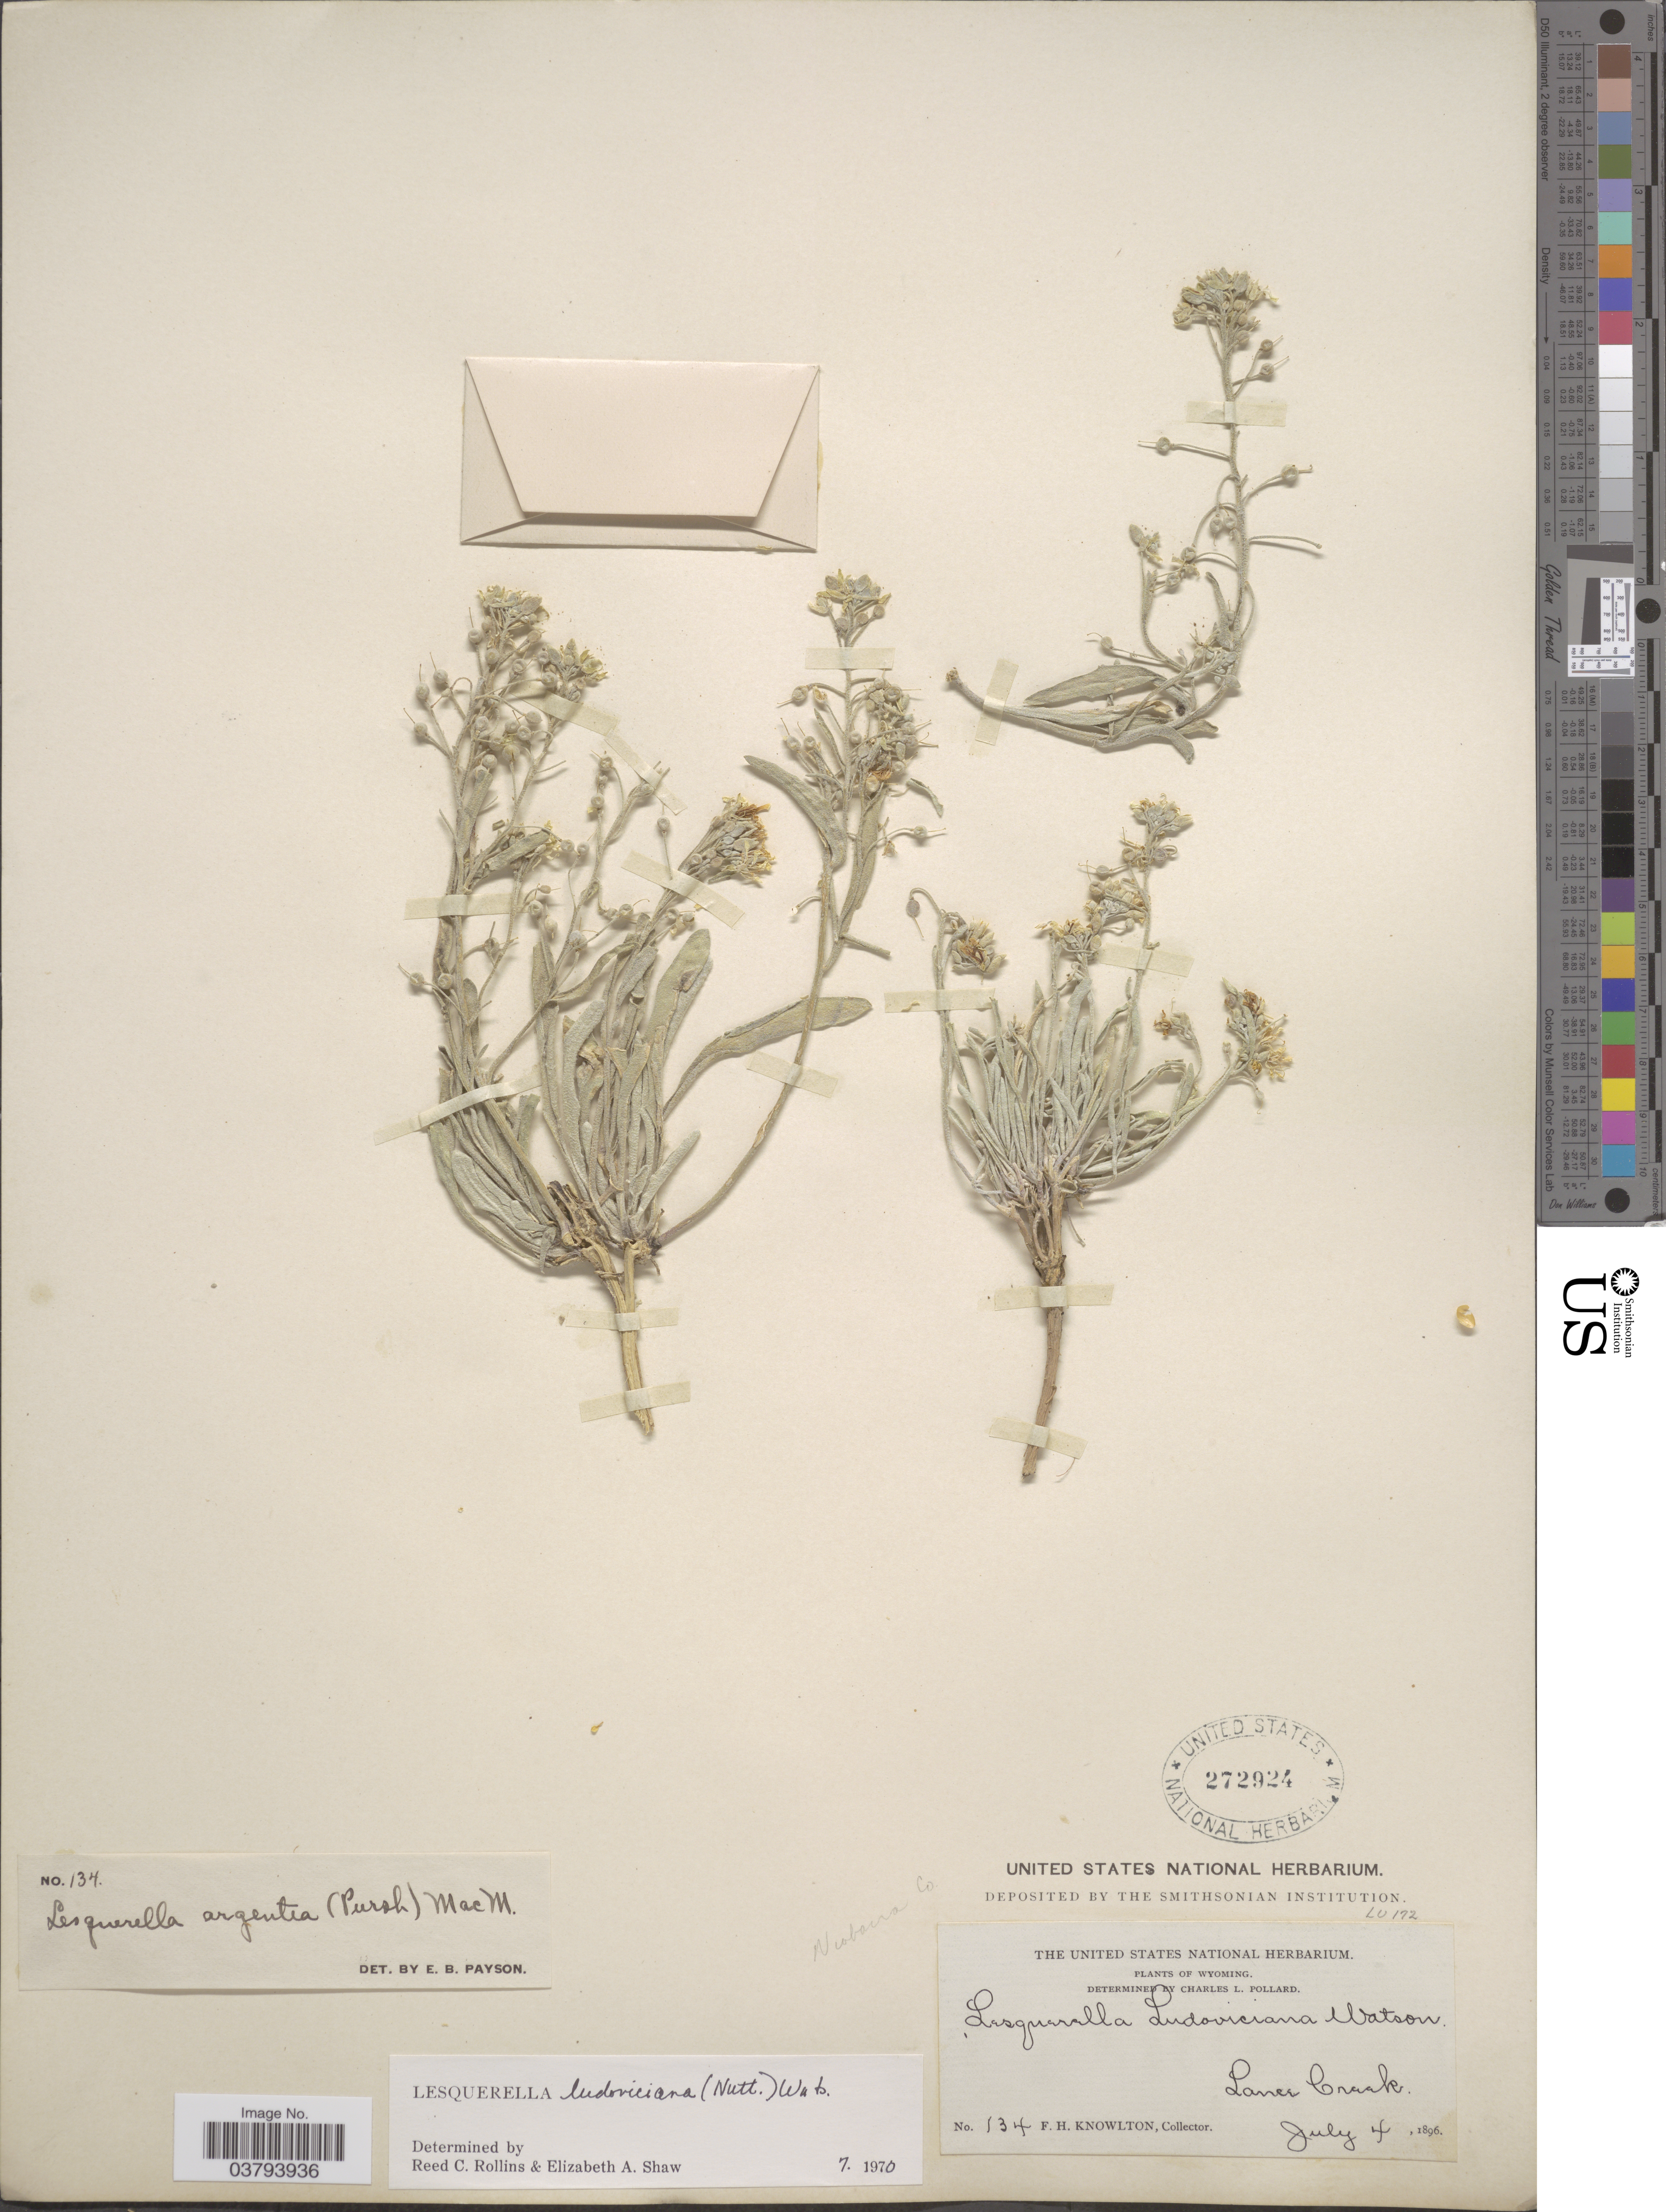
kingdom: Plantae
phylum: Tracheophyta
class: Magnoliopsida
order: Brassicales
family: Brassicaceae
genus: Lesquerella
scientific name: Lesquerella ludoviciana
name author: (Nutt.) S. Watson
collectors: F. H. Knowlton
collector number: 134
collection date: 1896-07-04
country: United States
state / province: Wyoming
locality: Lance Creek. Niobrara Co.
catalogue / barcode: US 272924